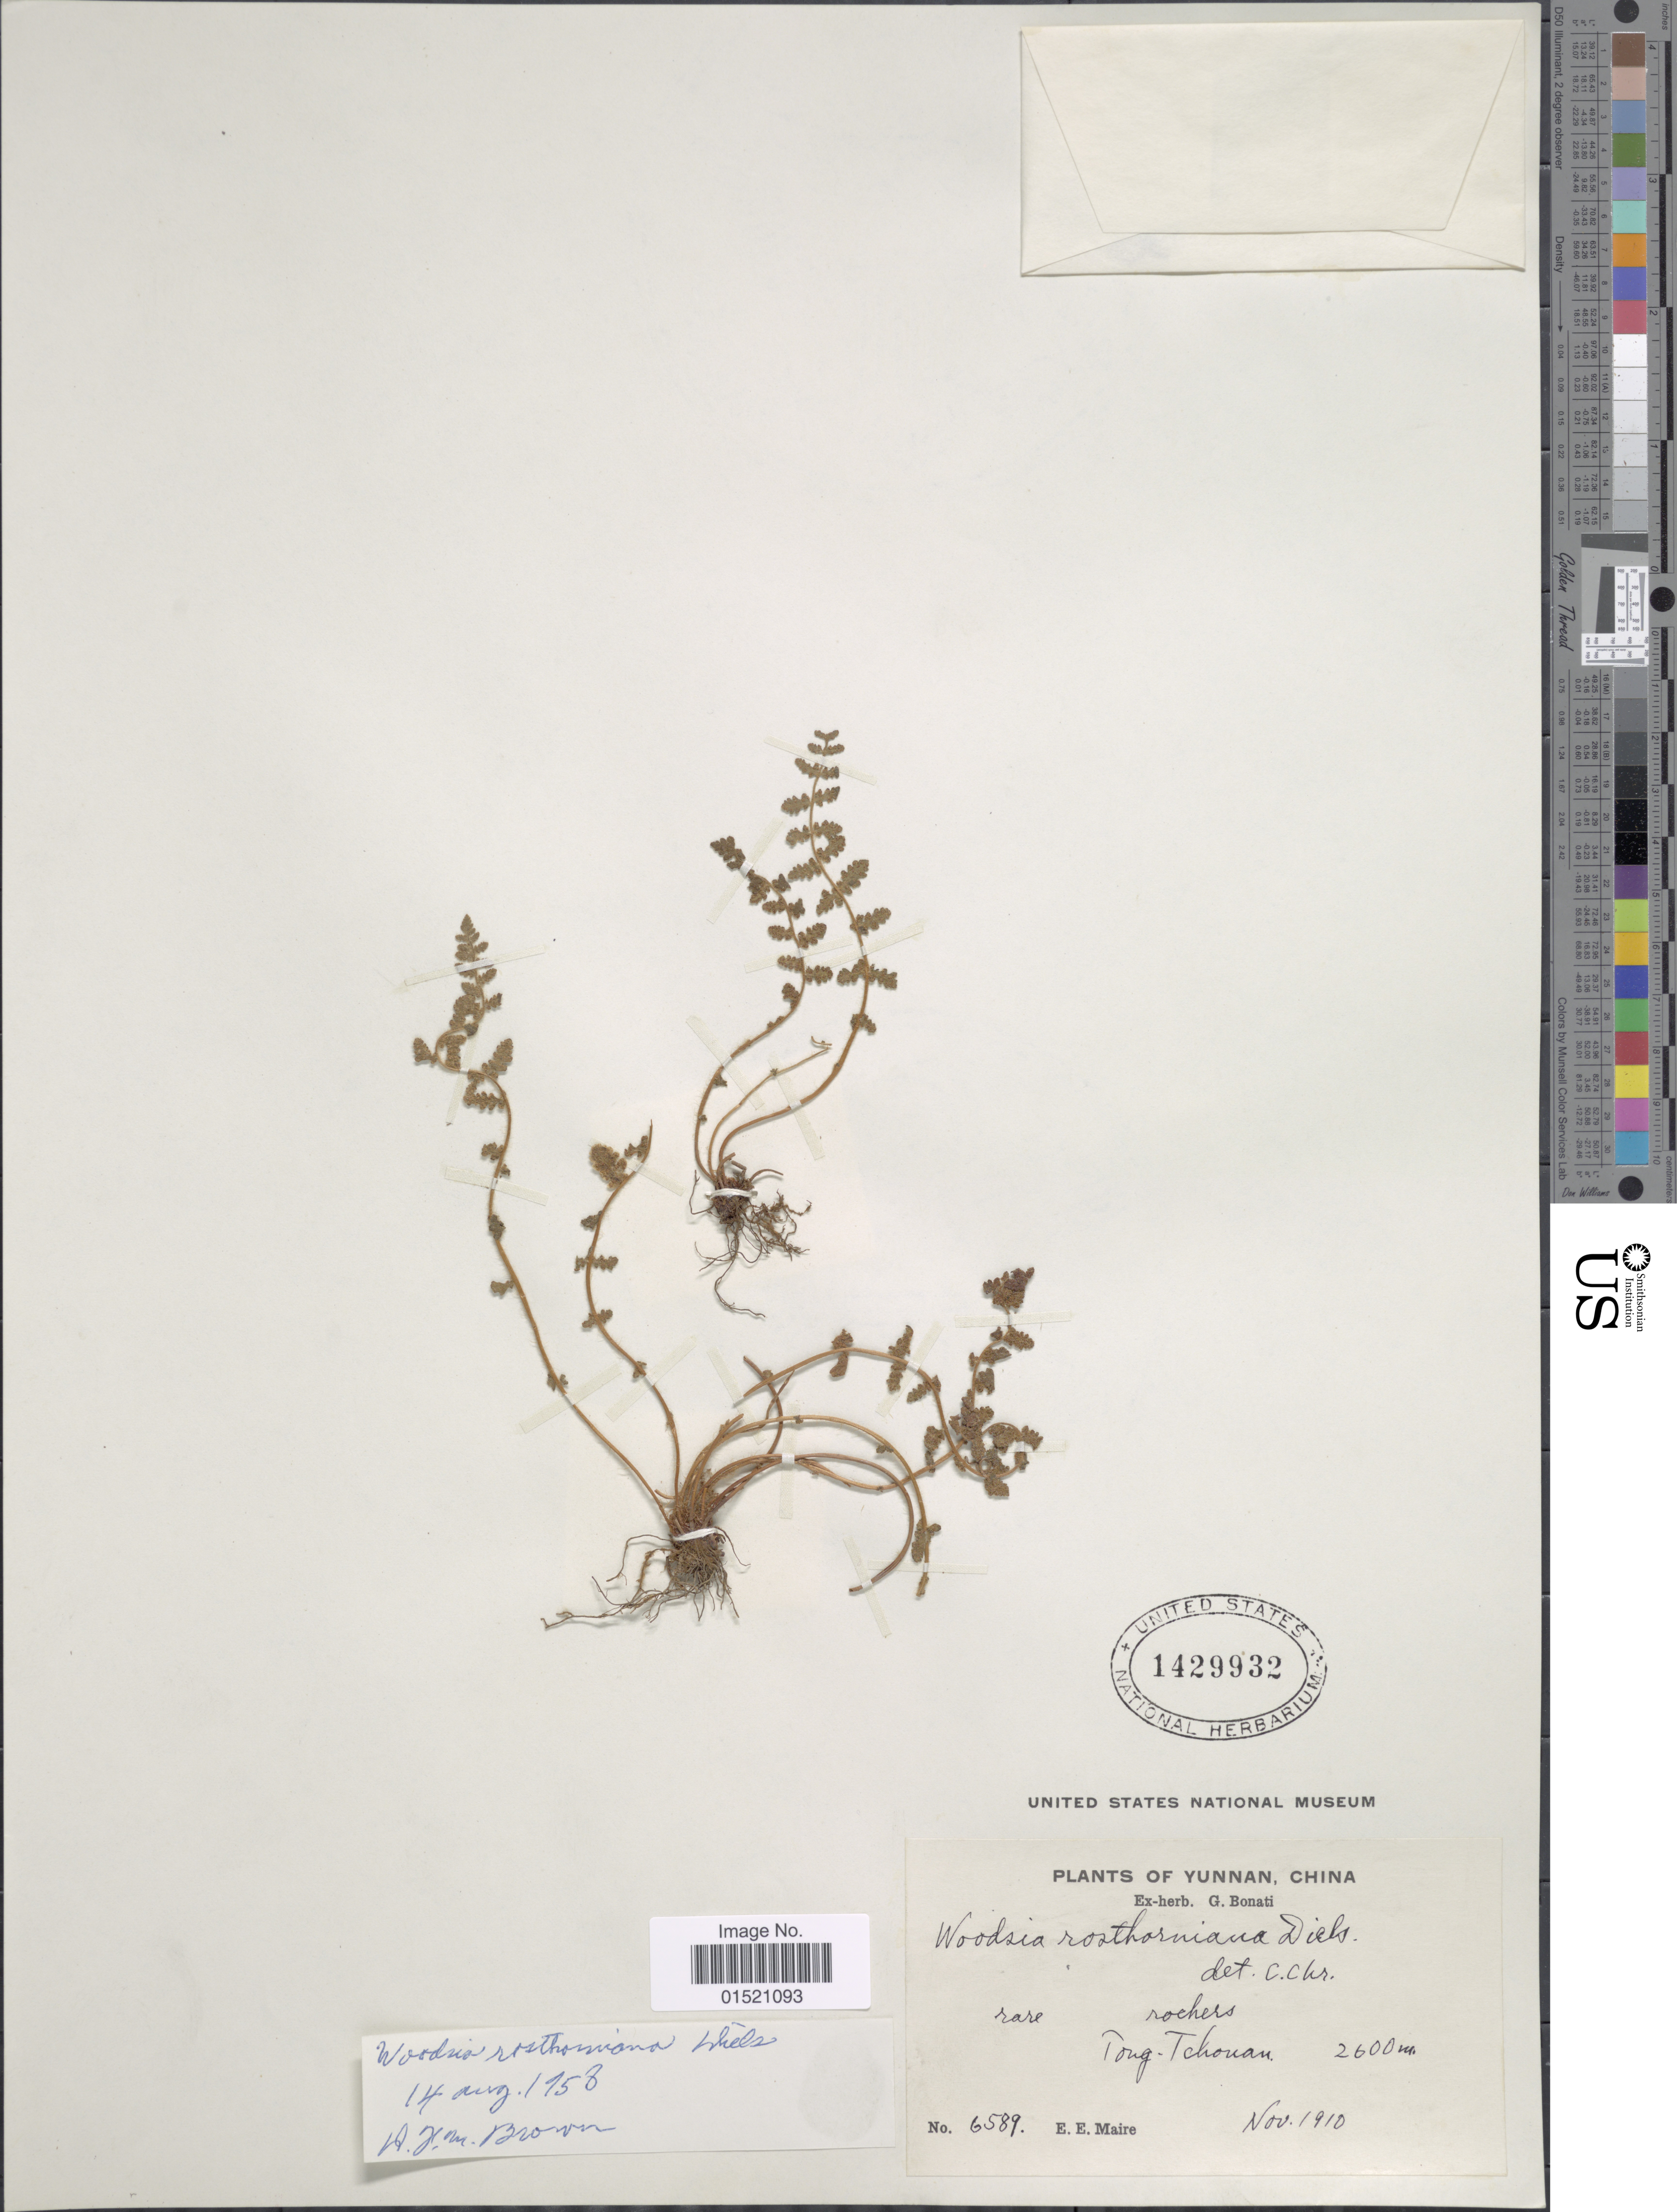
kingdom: Plantae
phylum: Tracheophyta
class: Polypodiopsida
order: Polypodiales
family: Woodsiaceae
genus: Woodsia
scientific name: Woodsia rosthorniana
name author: Diels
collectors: E. E. Maire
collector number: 6589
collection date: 1910-11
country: China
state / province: Yunnan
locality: Tong-Tchouan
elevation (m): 2600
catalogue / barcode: US 1429932